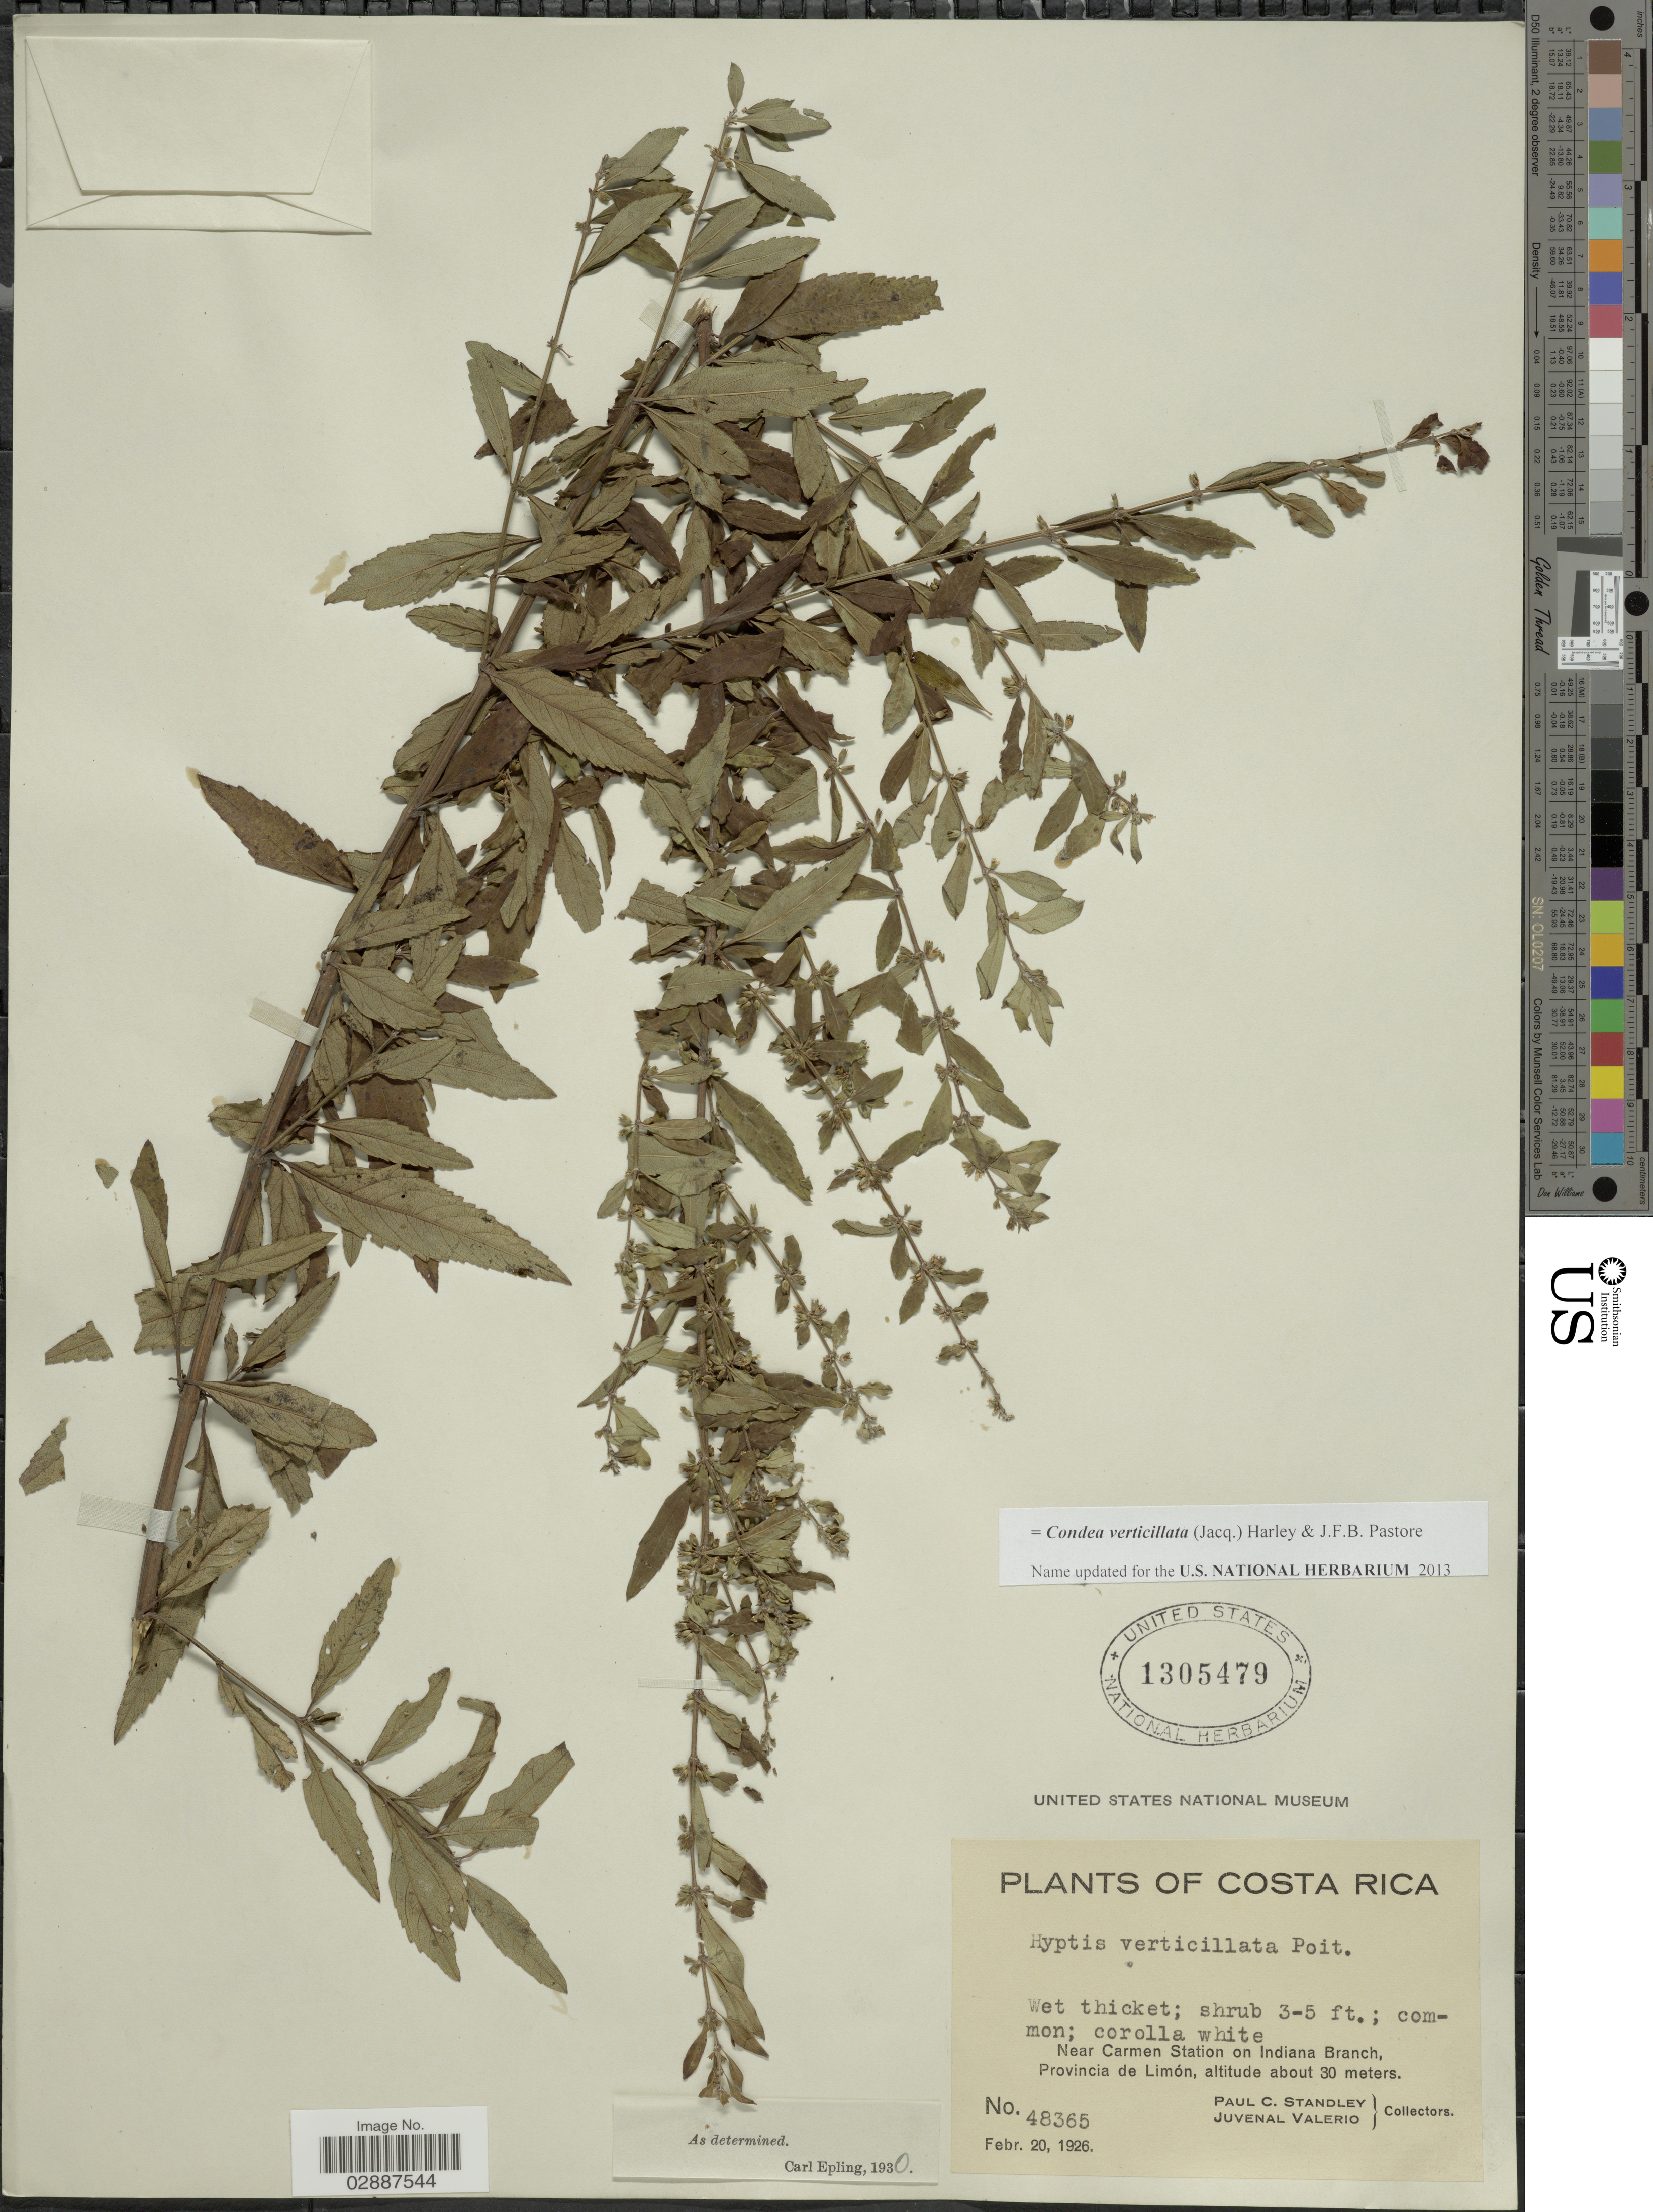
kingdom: Plantae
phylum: Tracheophyta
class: Magnoliopsida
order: Lamiales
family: Lamiaceae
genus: Condea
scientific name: Condea verticillata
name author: (Jacq.) Harley & J.F.B. Pastore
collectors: P. C. Standley & J. Valerio R.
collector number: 48365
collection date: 1926-02-20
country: Costa Rica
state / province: Limón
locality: Near Carmen Station on Indiana Beach.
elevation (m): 30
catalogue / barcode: US 1305479